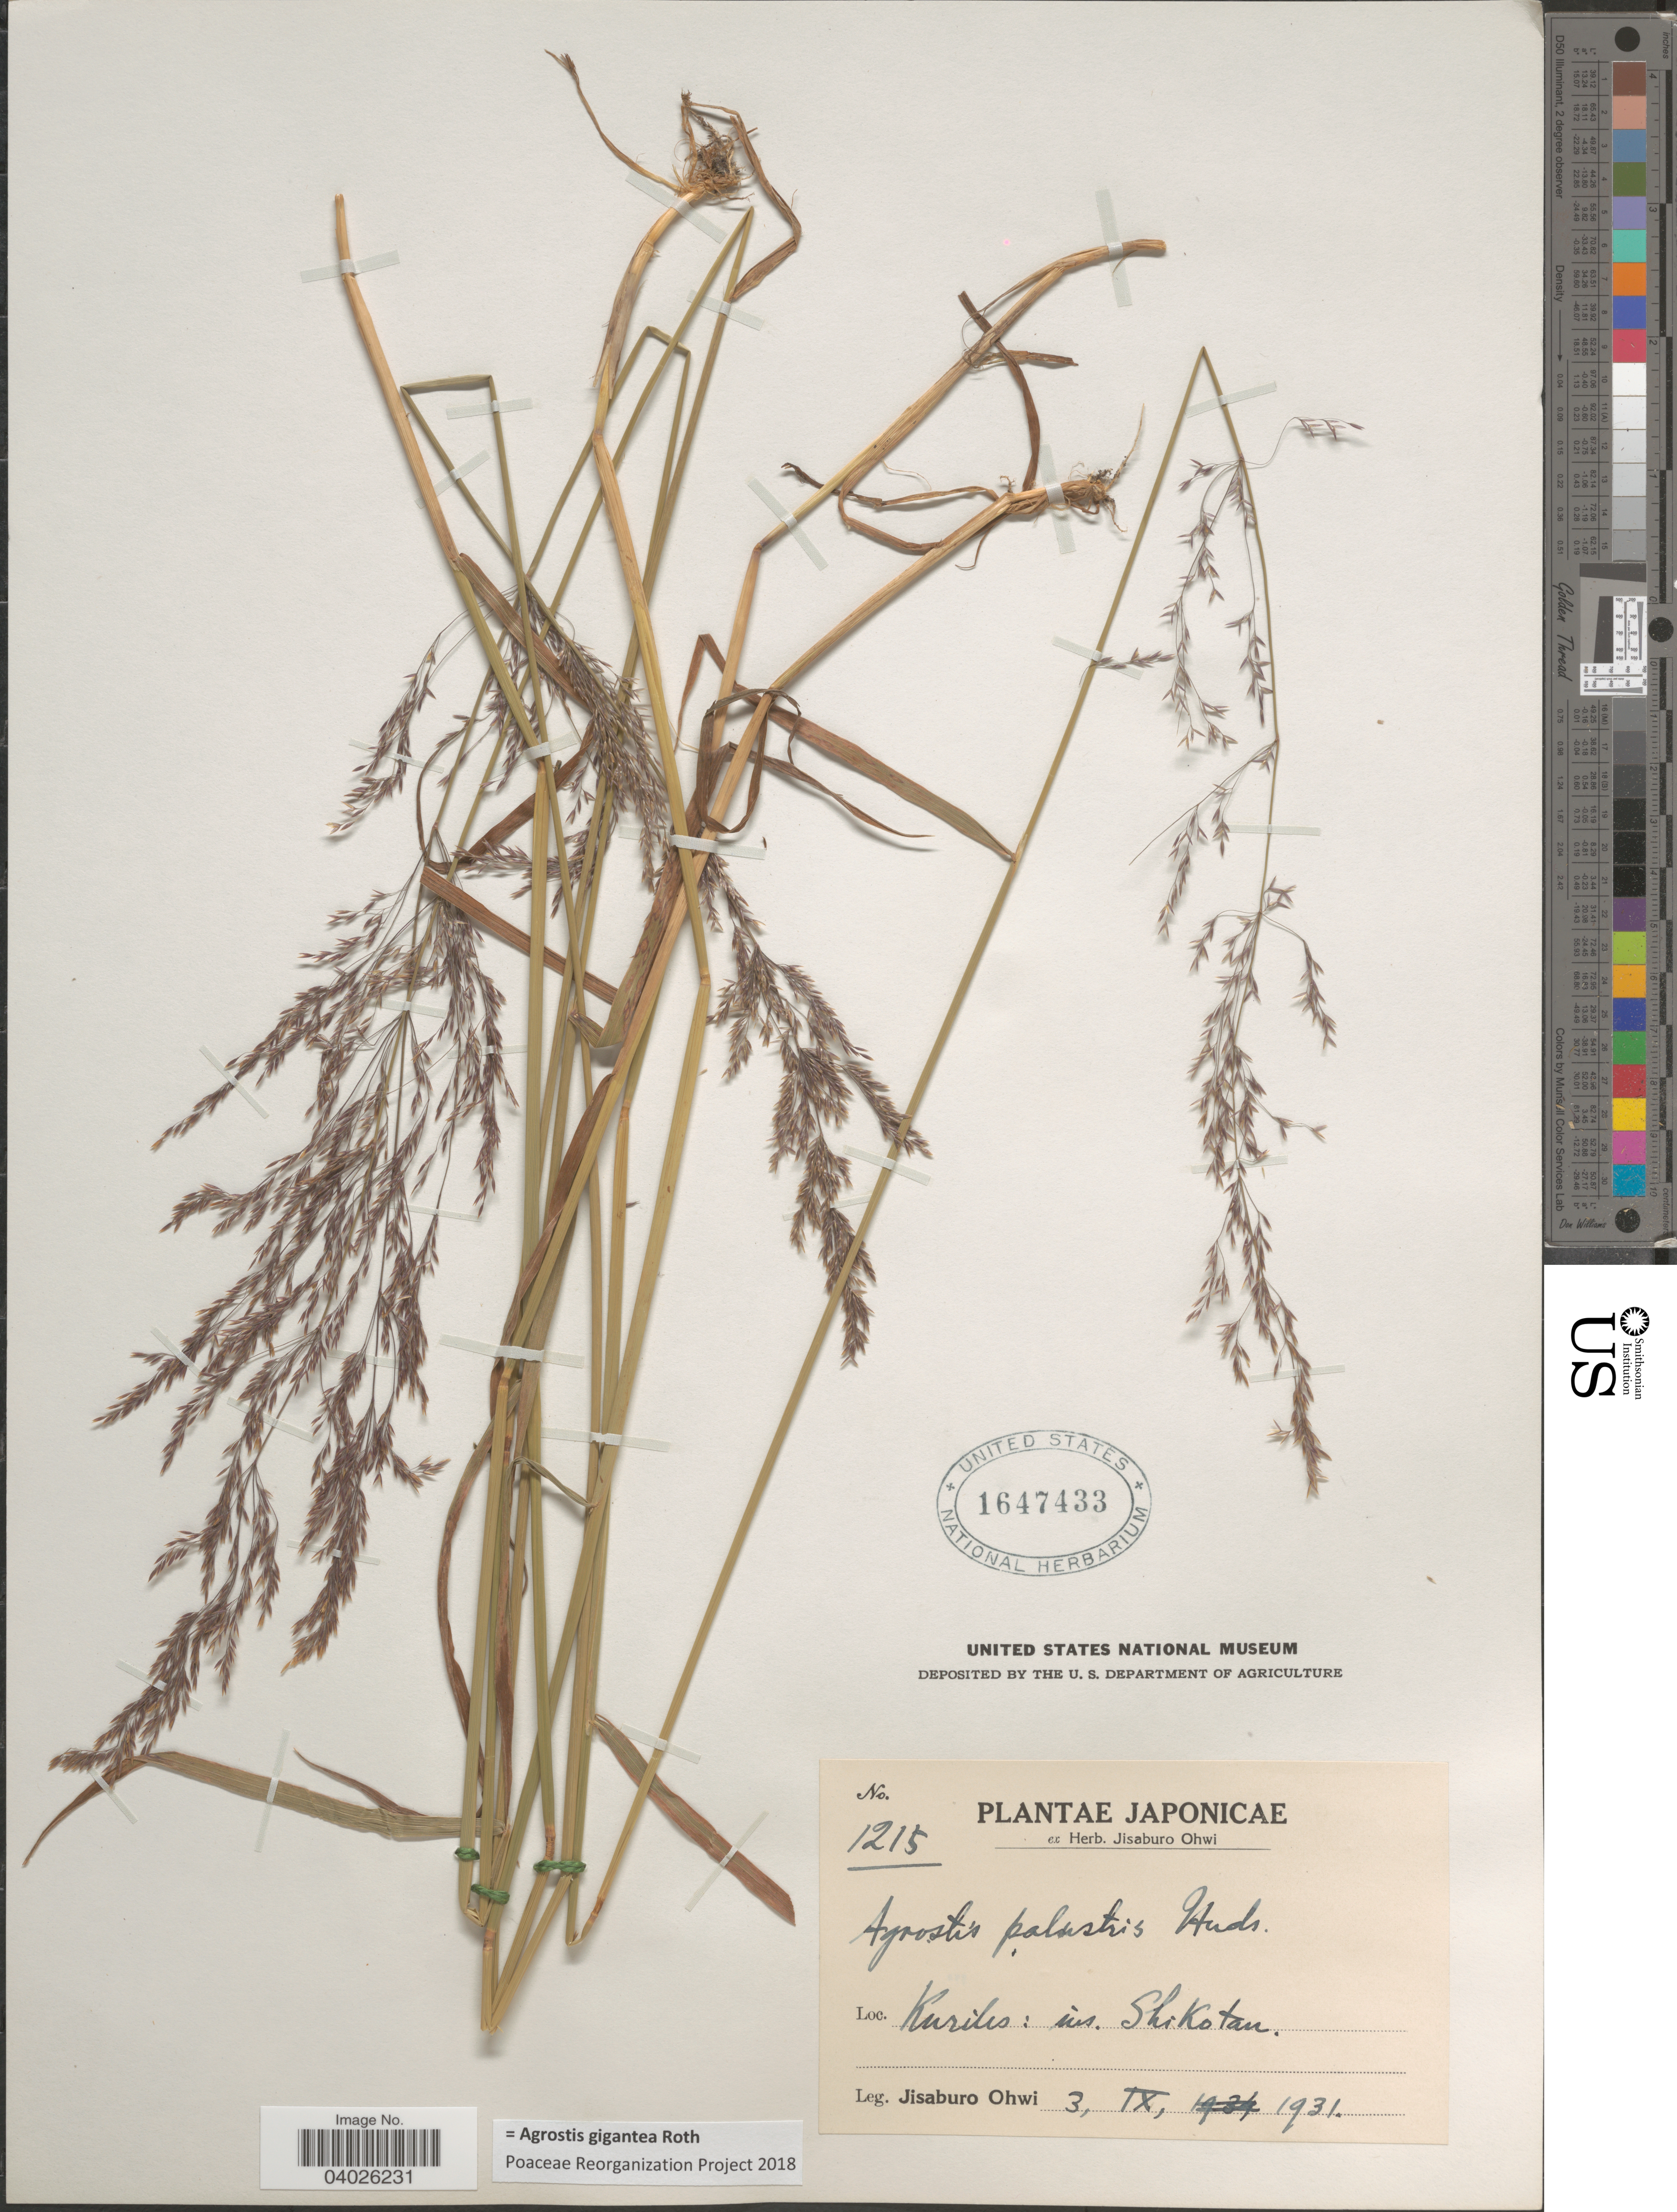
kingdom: Plantae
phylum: Tracheophyta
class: Liliopsida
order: Poales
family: Poaceae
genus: Agrostis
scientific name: Agrostis gigantea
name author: Roth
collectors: J. Ohwi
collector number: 1215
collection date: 1931-09-03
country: Japan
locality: Kurilis: ins. Shikotan.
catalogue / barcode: US 1647433